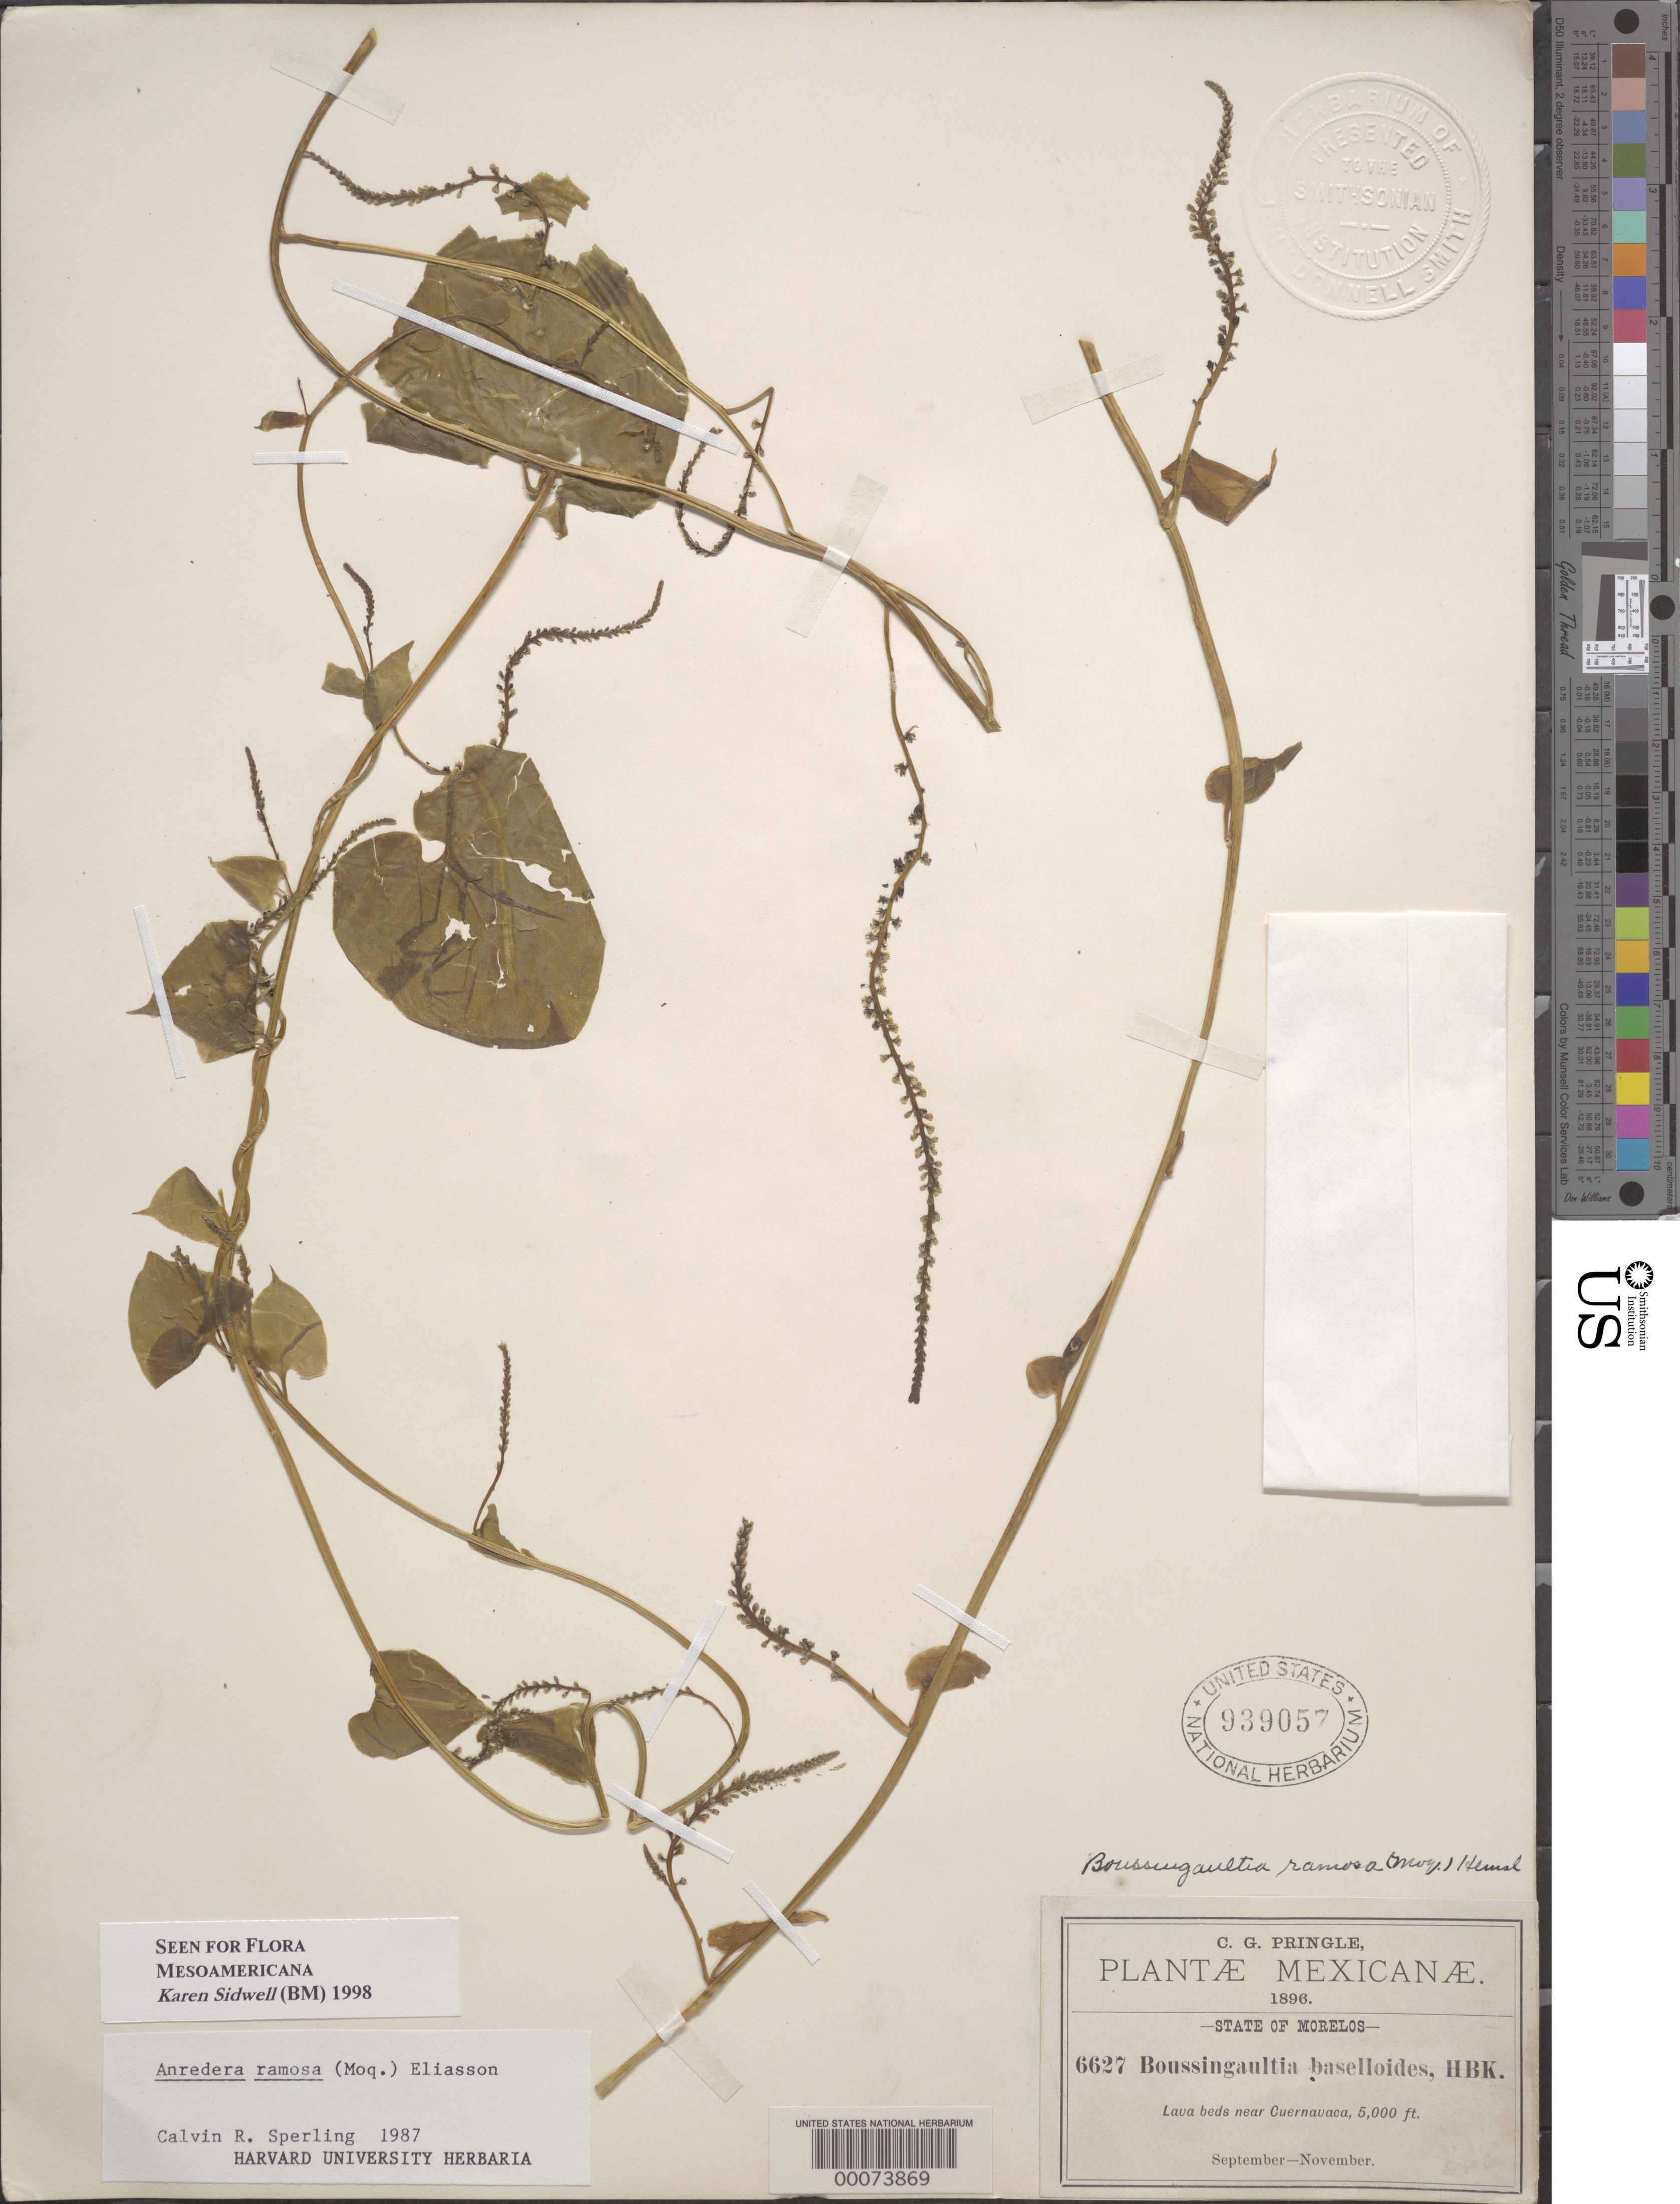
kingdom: Plantae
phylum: Tracheophyta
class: Magnoliopsida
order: Caryophyllales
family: Basellaceae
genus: Anredera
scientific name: Anredera ramosa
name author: (Moq.) Eliasson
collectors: C. G. Pringle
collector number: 6627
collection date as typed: Sep 1896 to -- Nov 1896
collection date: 1896-09/1896-11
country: Mexico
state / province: Morelos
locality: Near Cuernavaca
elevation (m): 1524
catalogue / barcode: US 939057